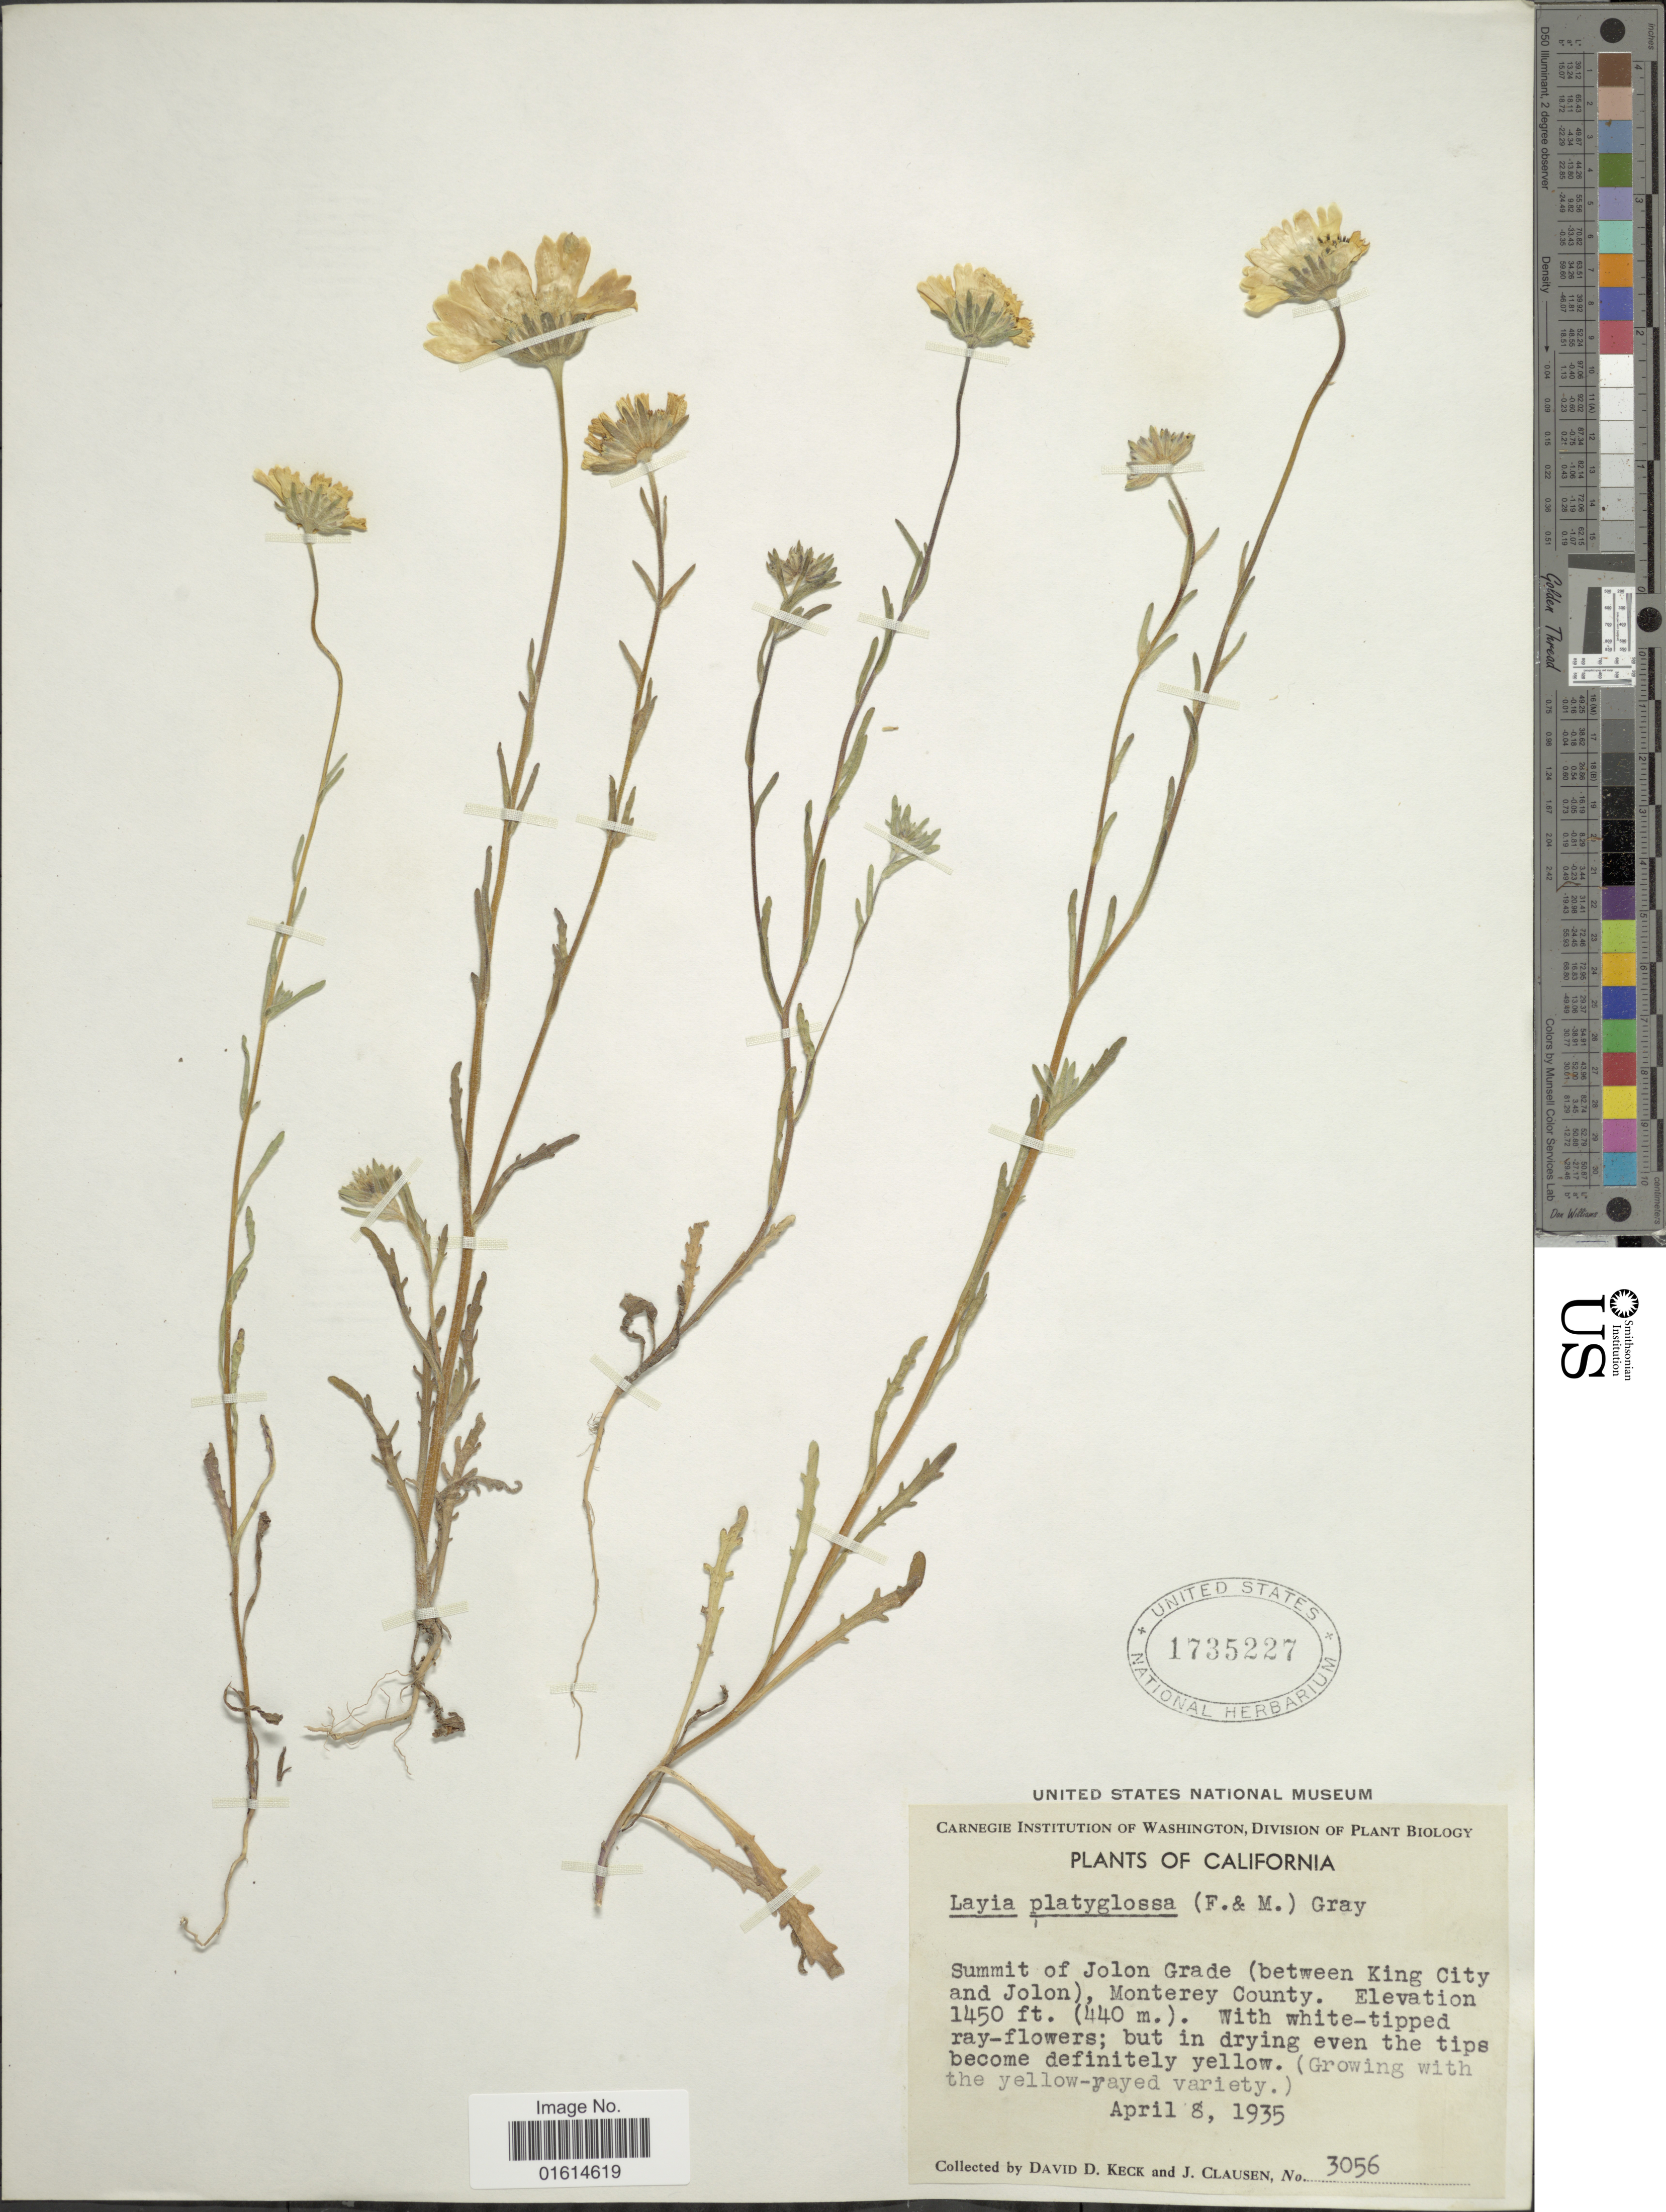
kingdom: Plantae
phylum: Tracheophyta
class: Magnoliopsida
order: Asterales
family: Asteraceae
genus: Layia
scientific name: Layia platyglossa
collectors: D. D. Keck & J. Clausen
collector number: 3056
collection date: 1935-04-08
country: United States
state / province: California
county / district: Monterey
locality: Summit of Jolon Grade (between King City and Jolon), Monterey County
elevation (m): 442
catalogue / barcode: US 1735227